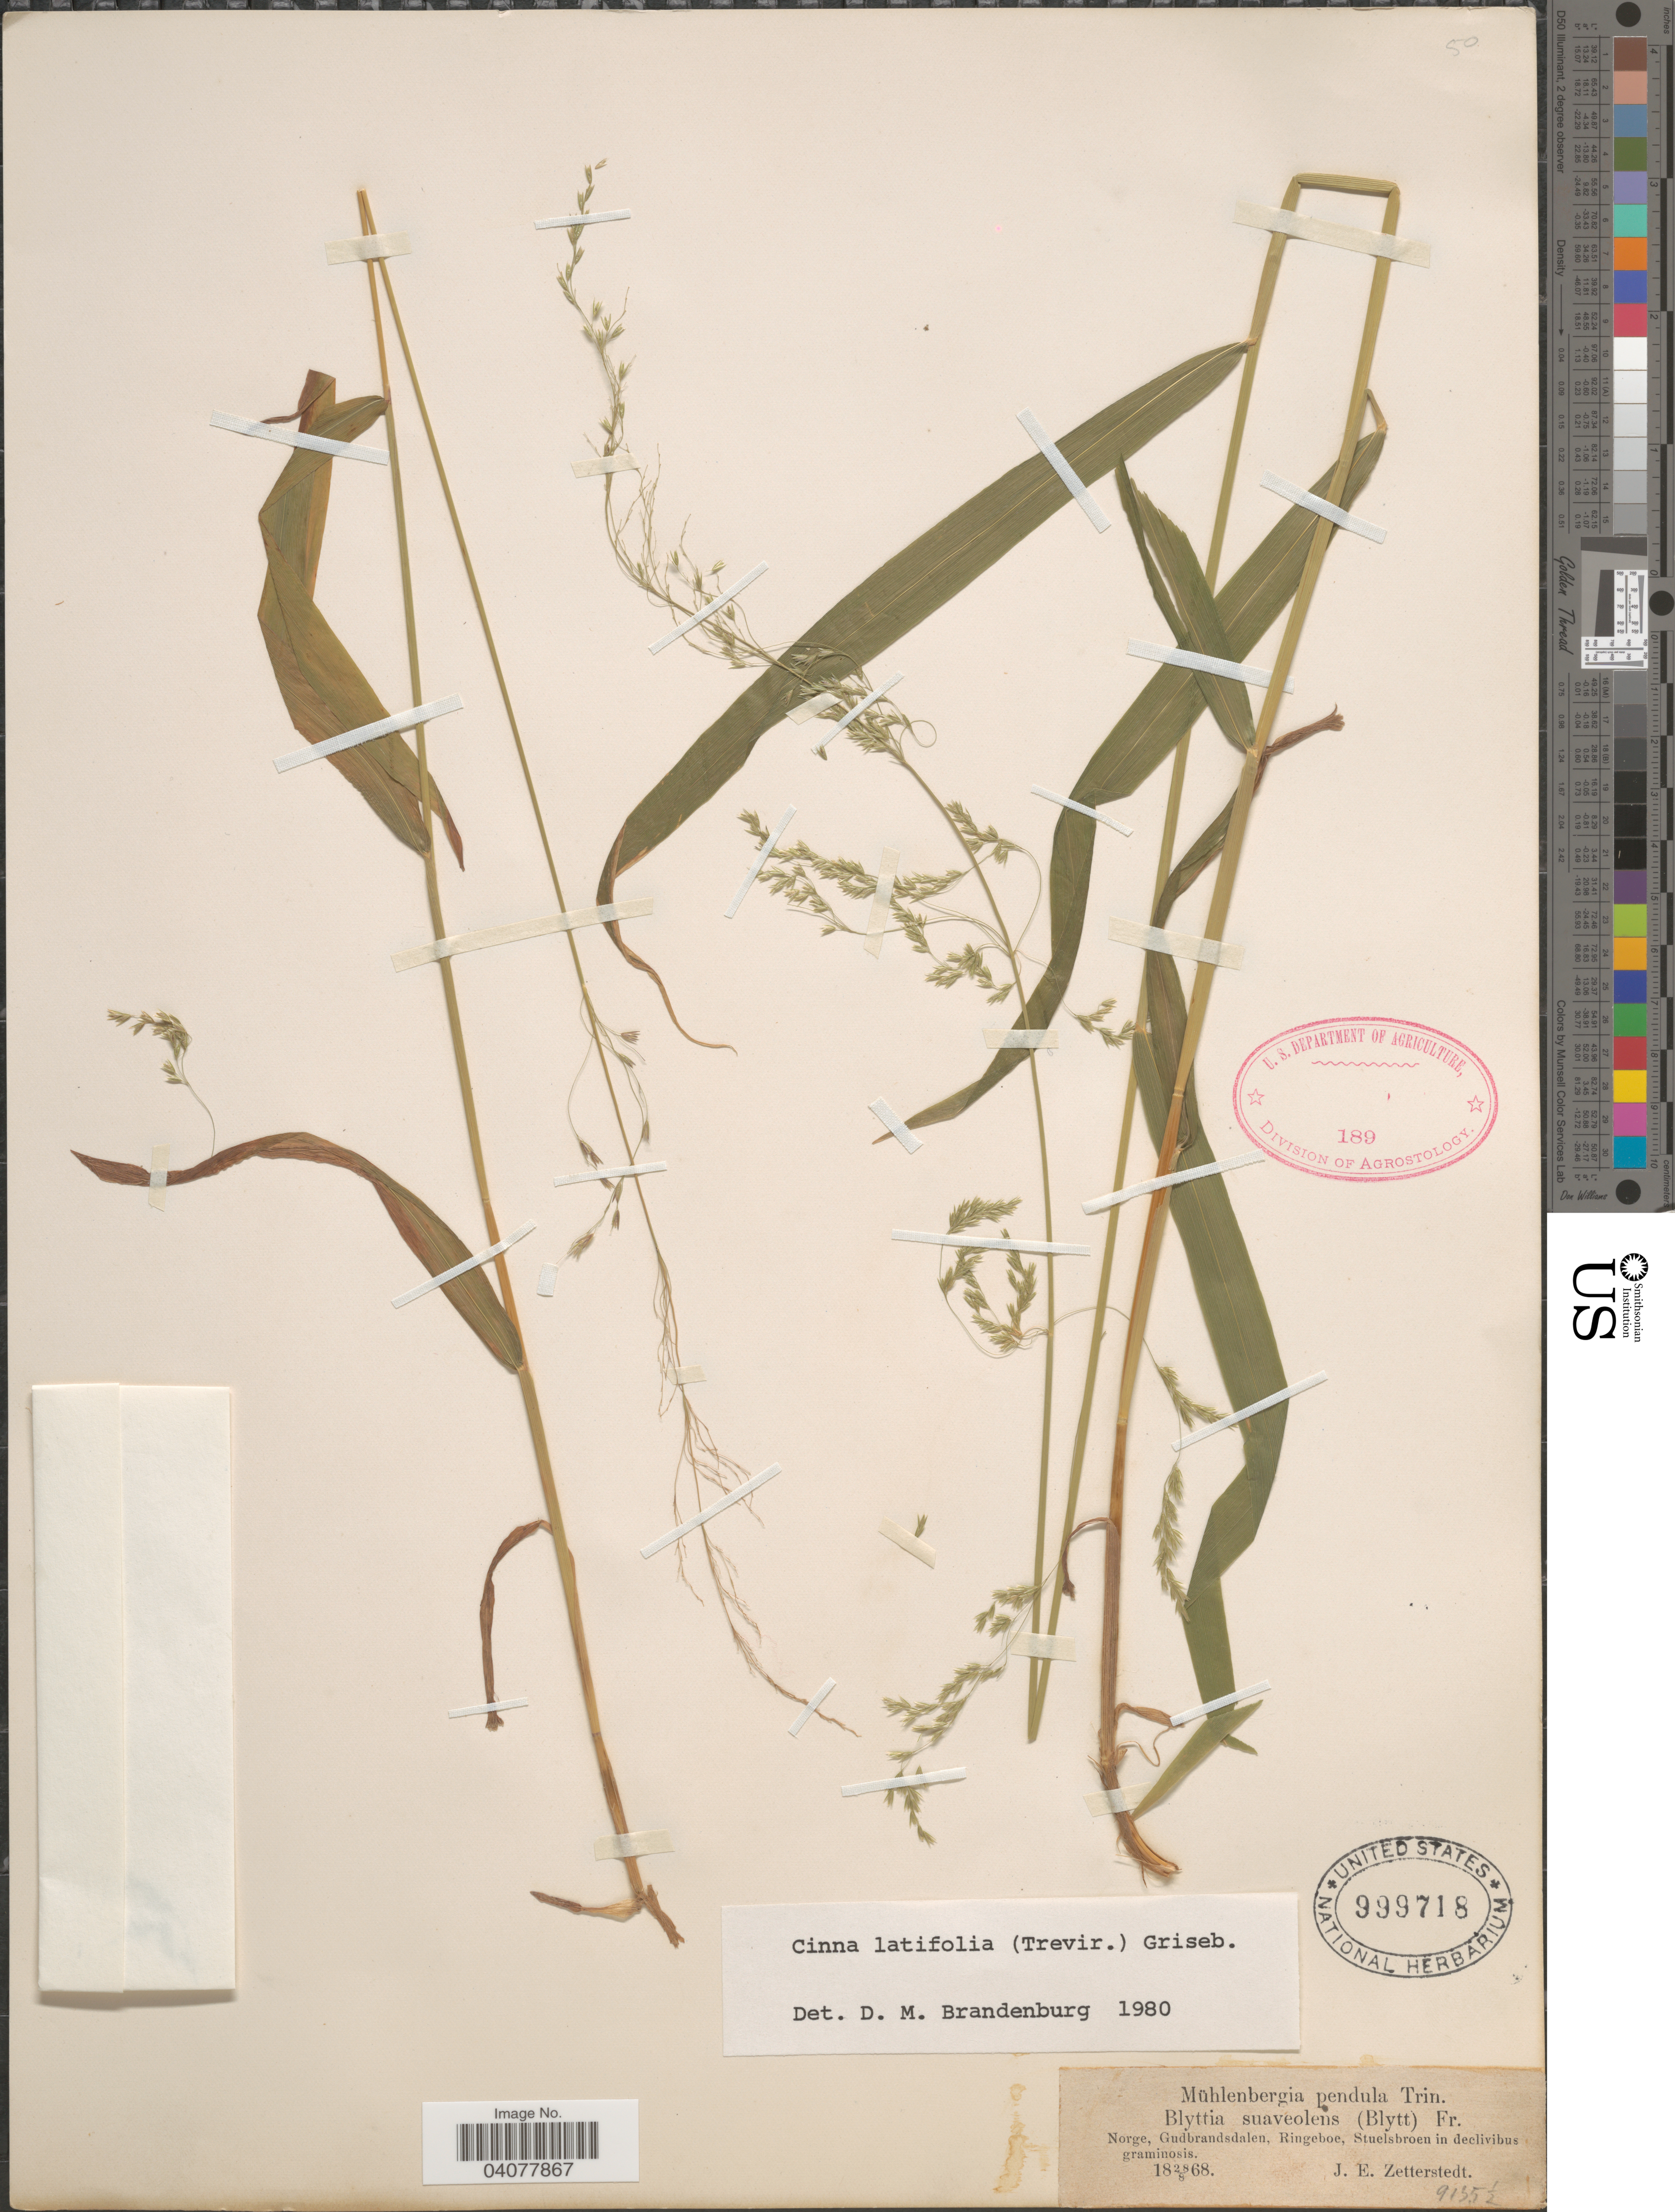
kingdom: Plantae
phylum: Tracheophyta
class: Liliopsida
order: Poales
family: Poaceae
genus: Cinna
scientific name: Cinna latifolia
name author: (Trevir. ex Goeppert) Griseb.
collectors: J.E. Zetterstedt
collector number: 9135½*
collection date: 1868-08-28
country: Norway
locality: Norge, Gudbrandsdalen, Ringeboe, Stuelsbroen in declivibus graminosis.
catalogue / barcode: US 999718